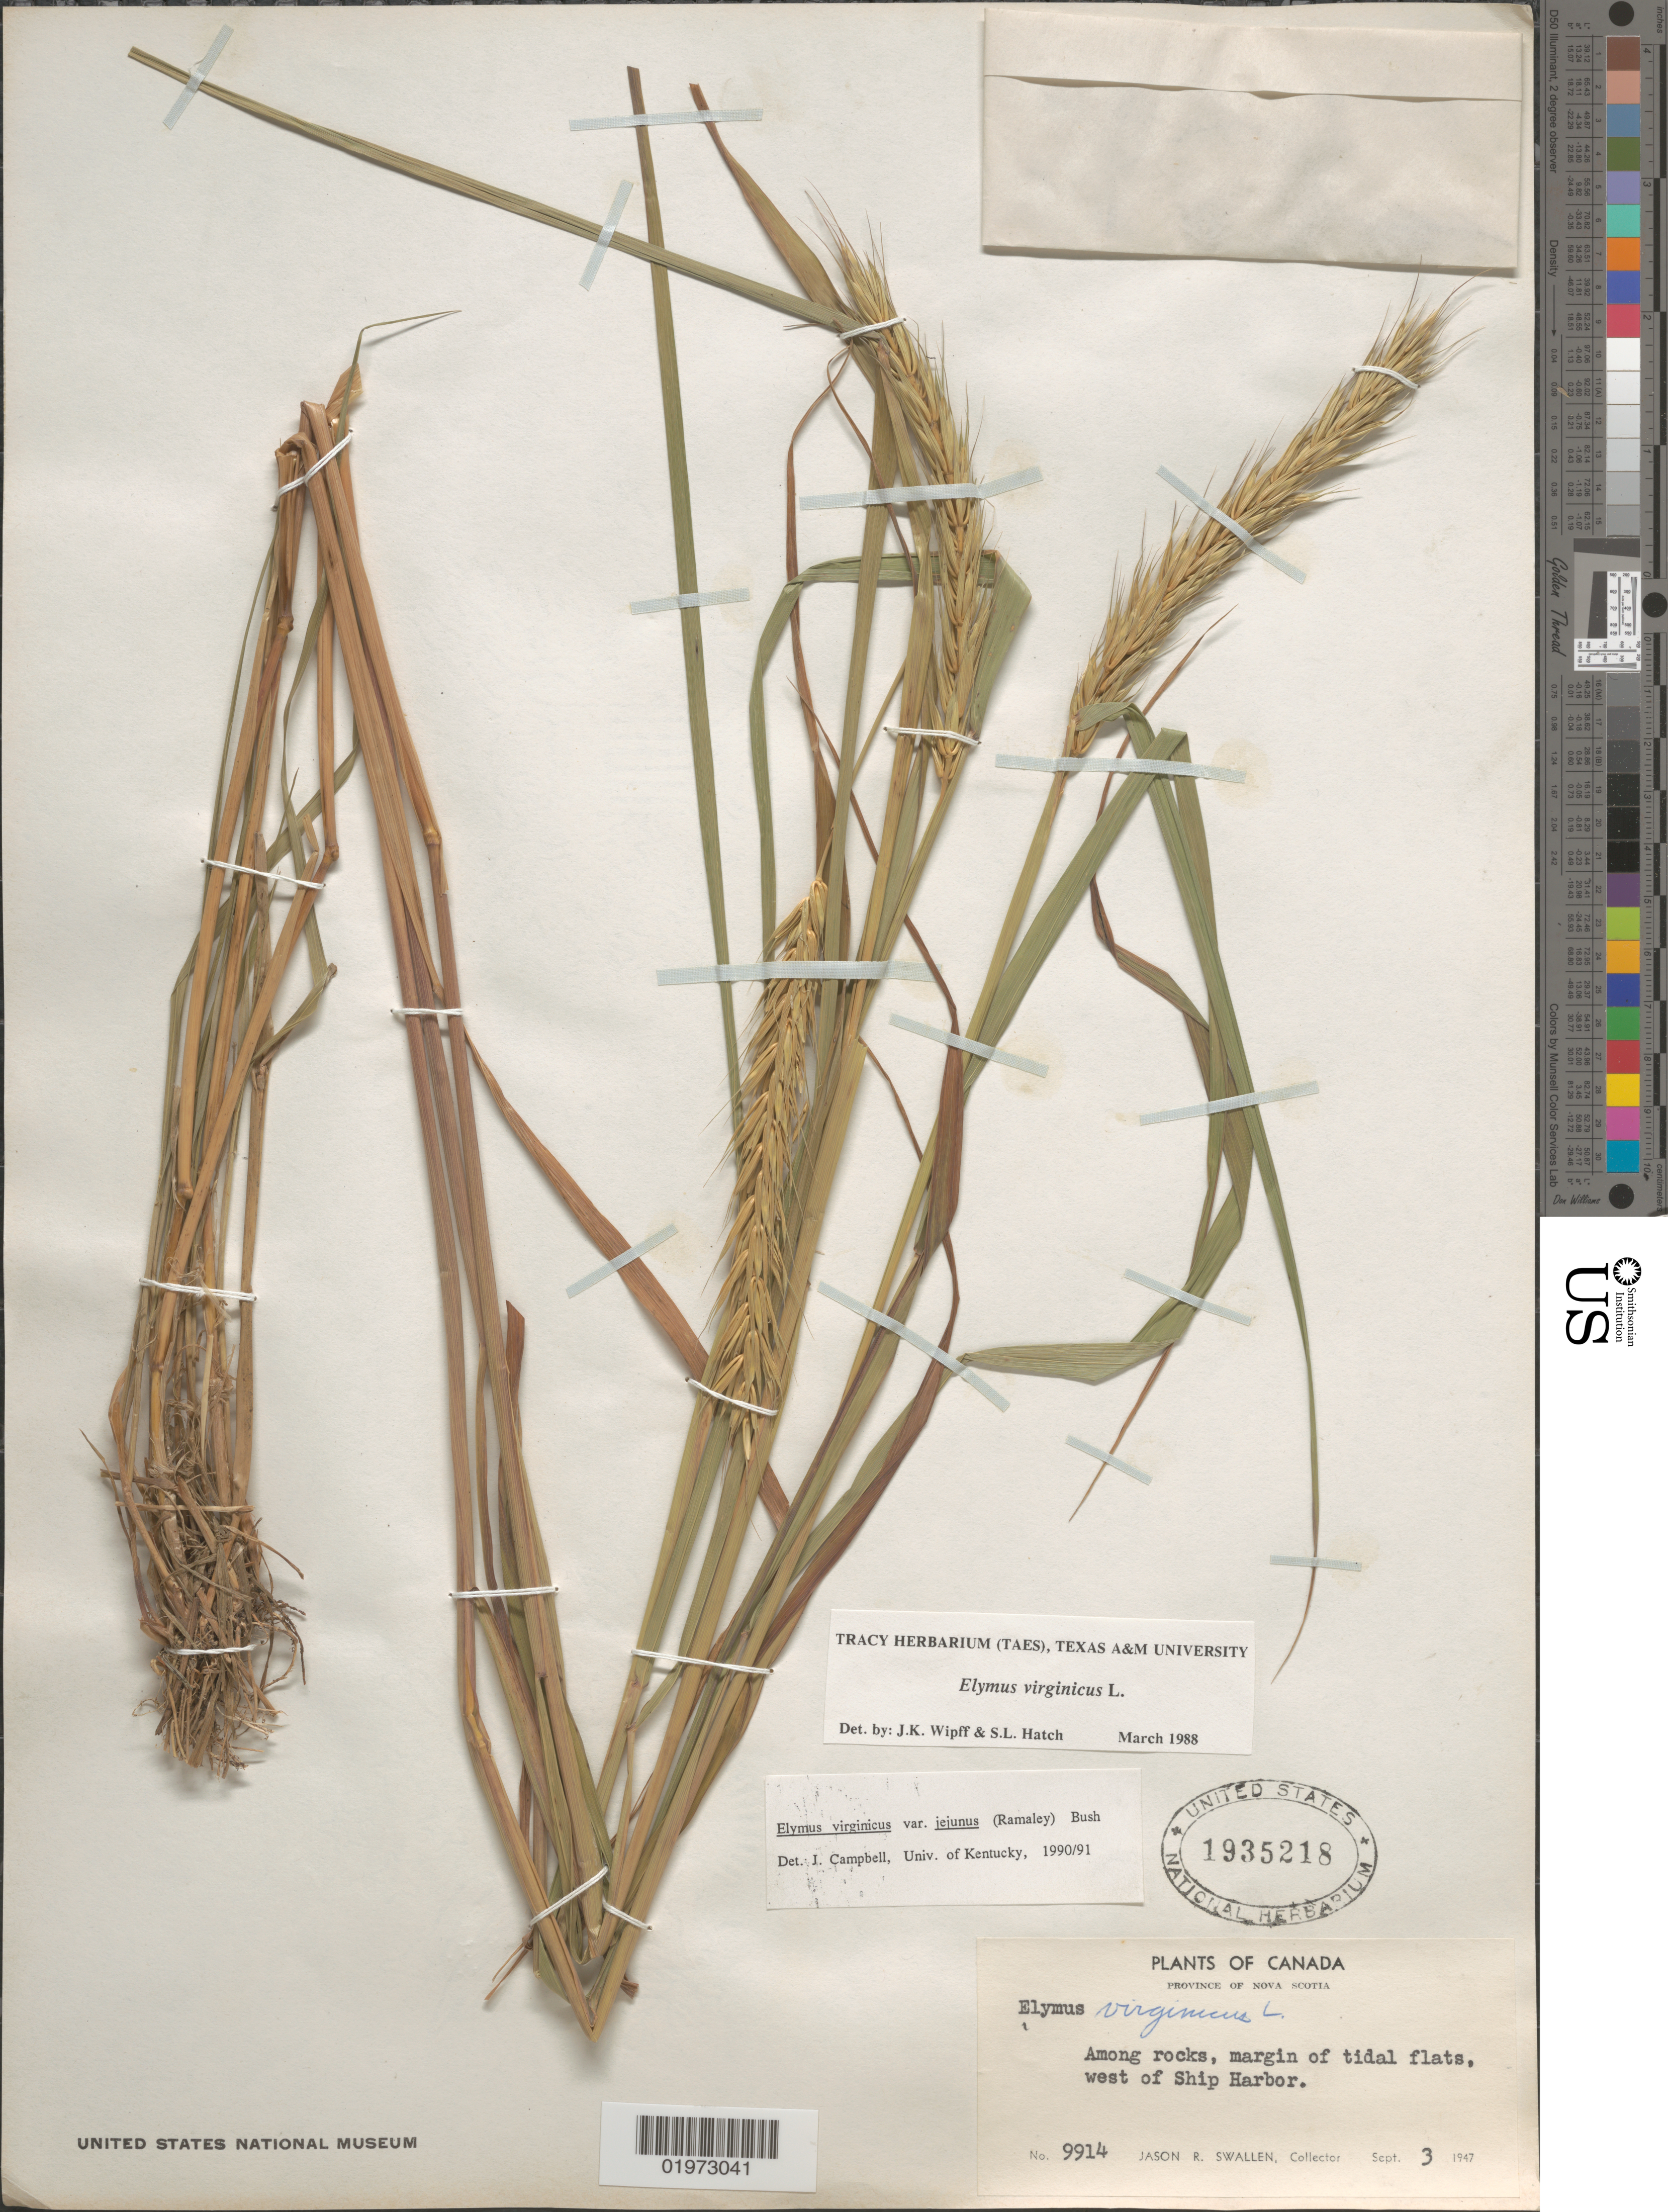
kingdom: Plantae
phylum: Tracheophyta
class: Liliopsida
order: Poales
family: Poaceae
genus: Elymus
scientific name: Elymus virginicus var. virginicus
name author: L.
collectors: J. R. Swallen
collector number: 9914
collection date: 1947-09-03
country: Canada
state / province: Nova Scotia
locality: Among rocks, margin of tidal flats, west of Ship Harbor.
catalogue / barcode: US 1935218